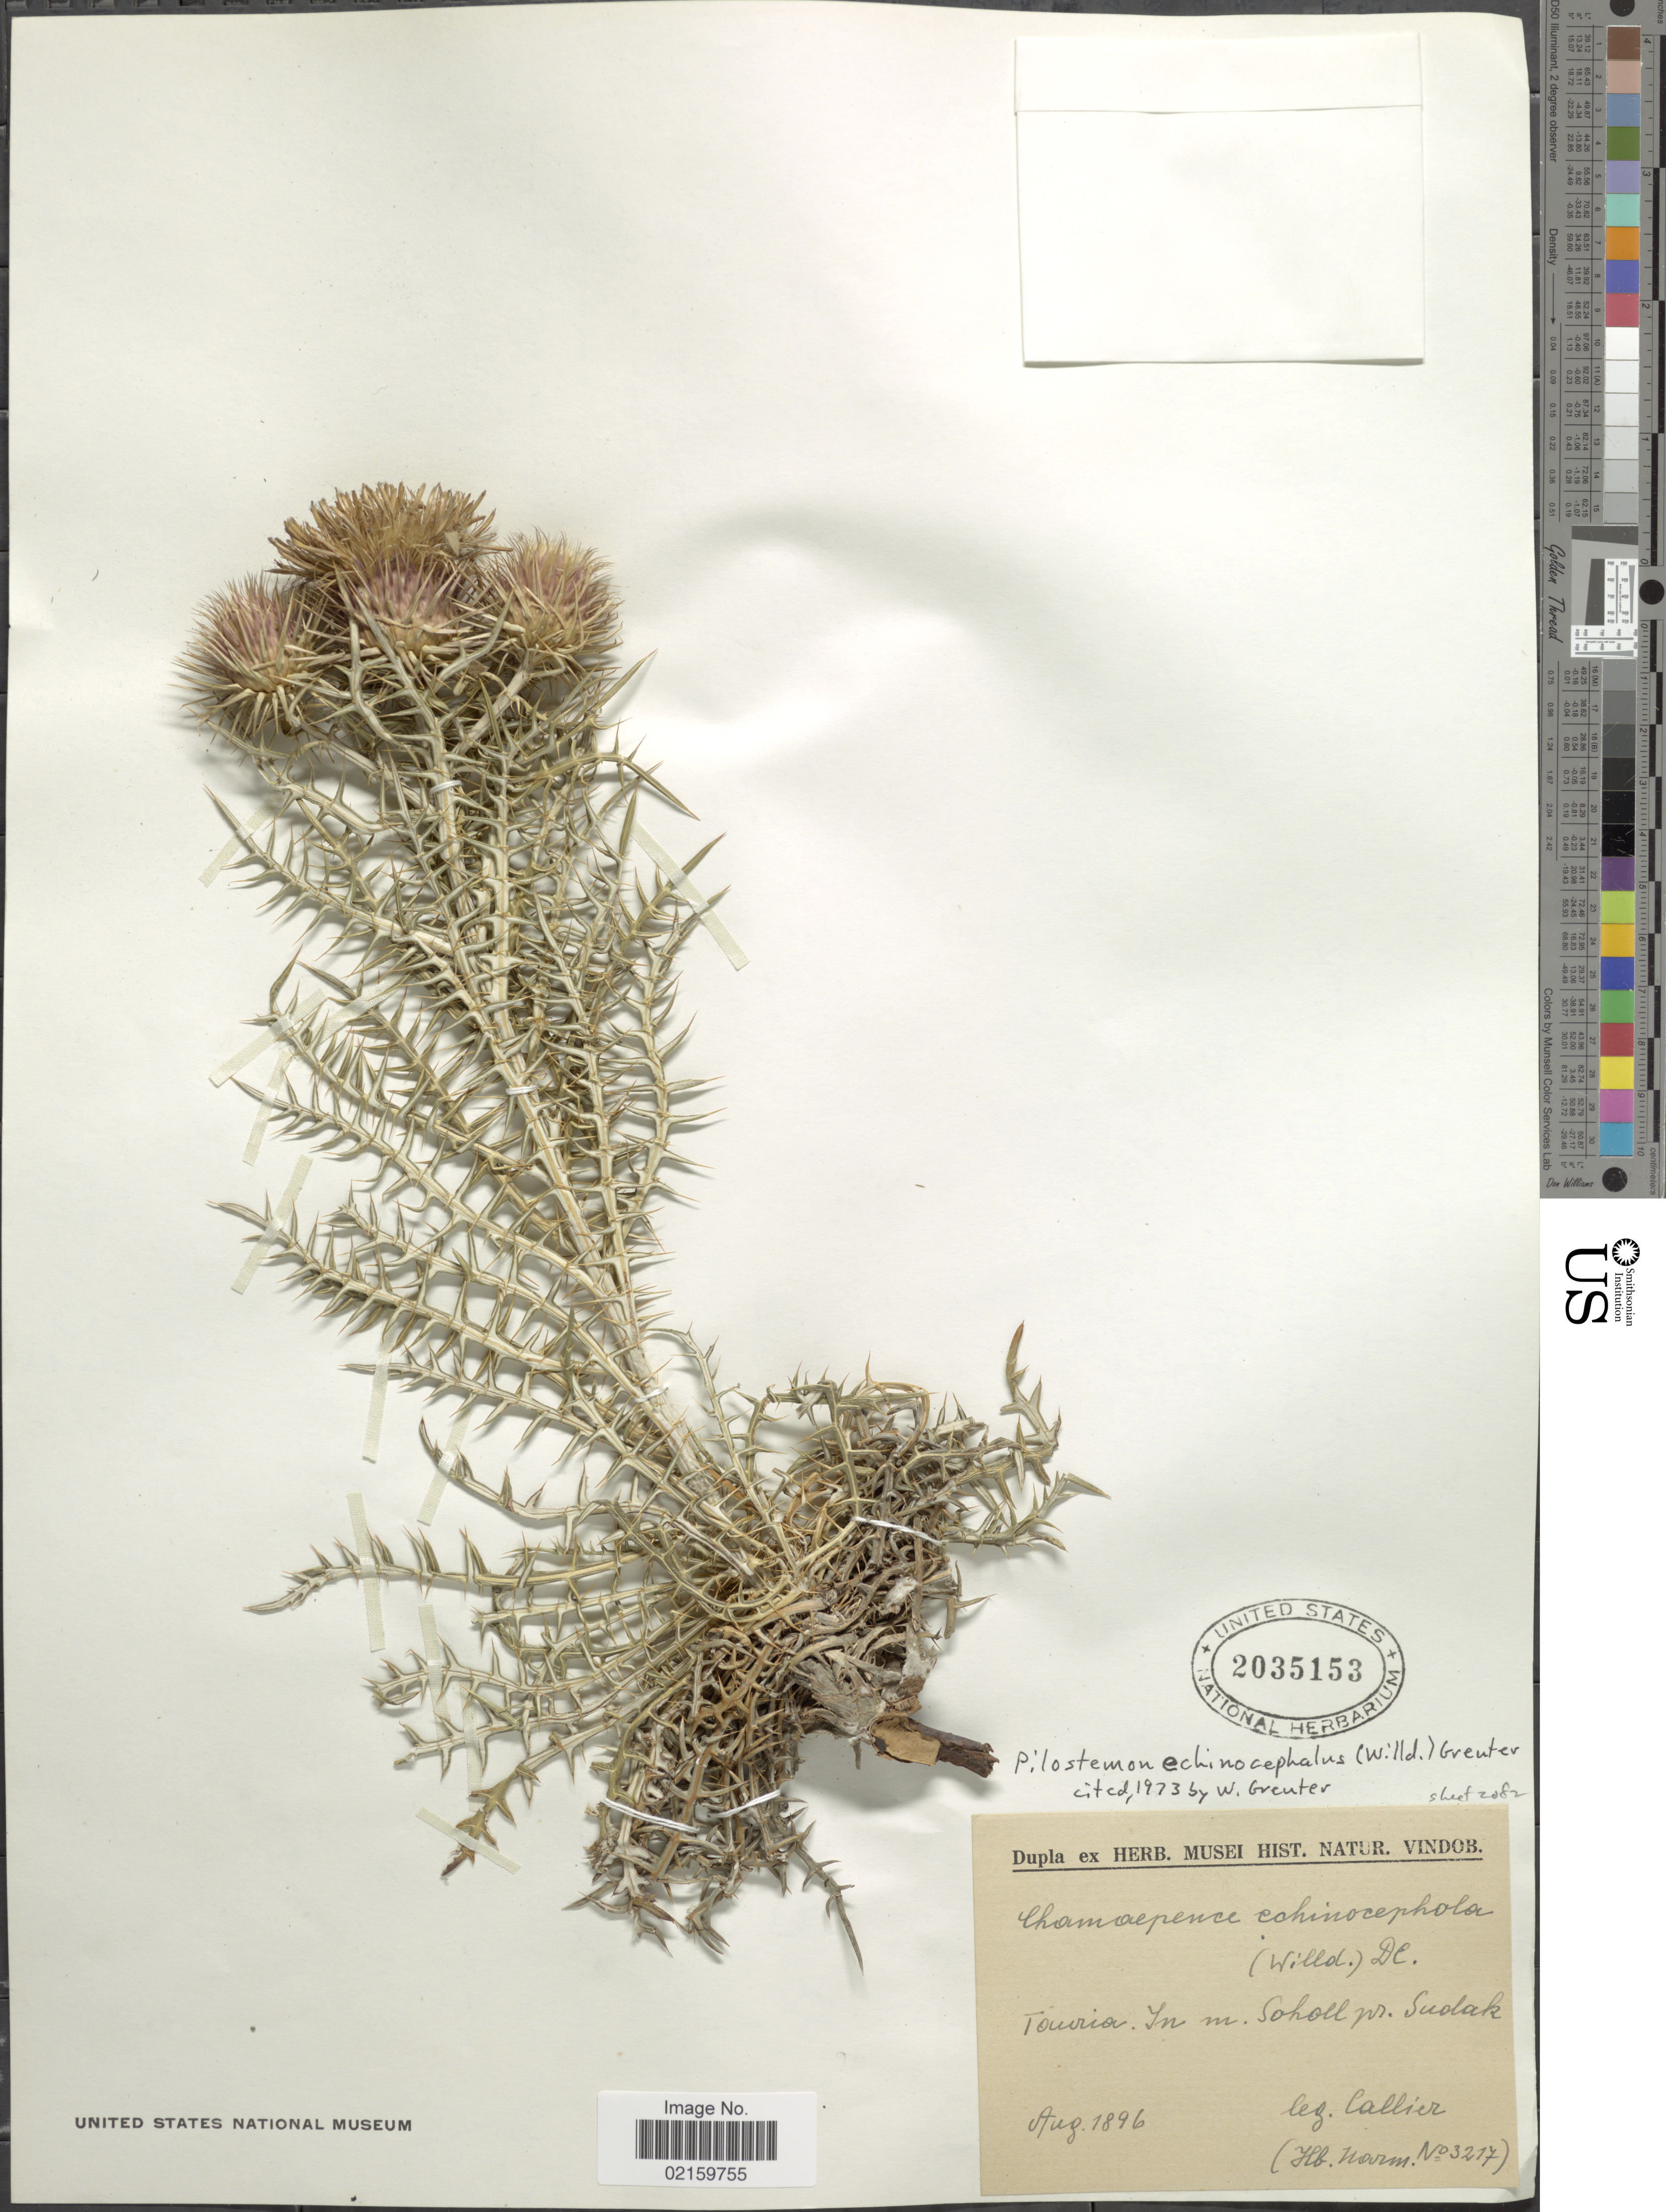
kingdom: Plantae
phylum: Tracheophyta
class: Magnoliopsida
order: Asterales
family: Asteraceae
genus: Ptilostemon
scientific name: Ptilostemon echinocephalus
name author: (Willd.) Greuter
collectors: -- Callier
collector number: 3217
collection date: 1896-08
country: Ukraine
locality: Tauria. In m. Soholl pr. Sudak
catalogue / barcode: US 2035153